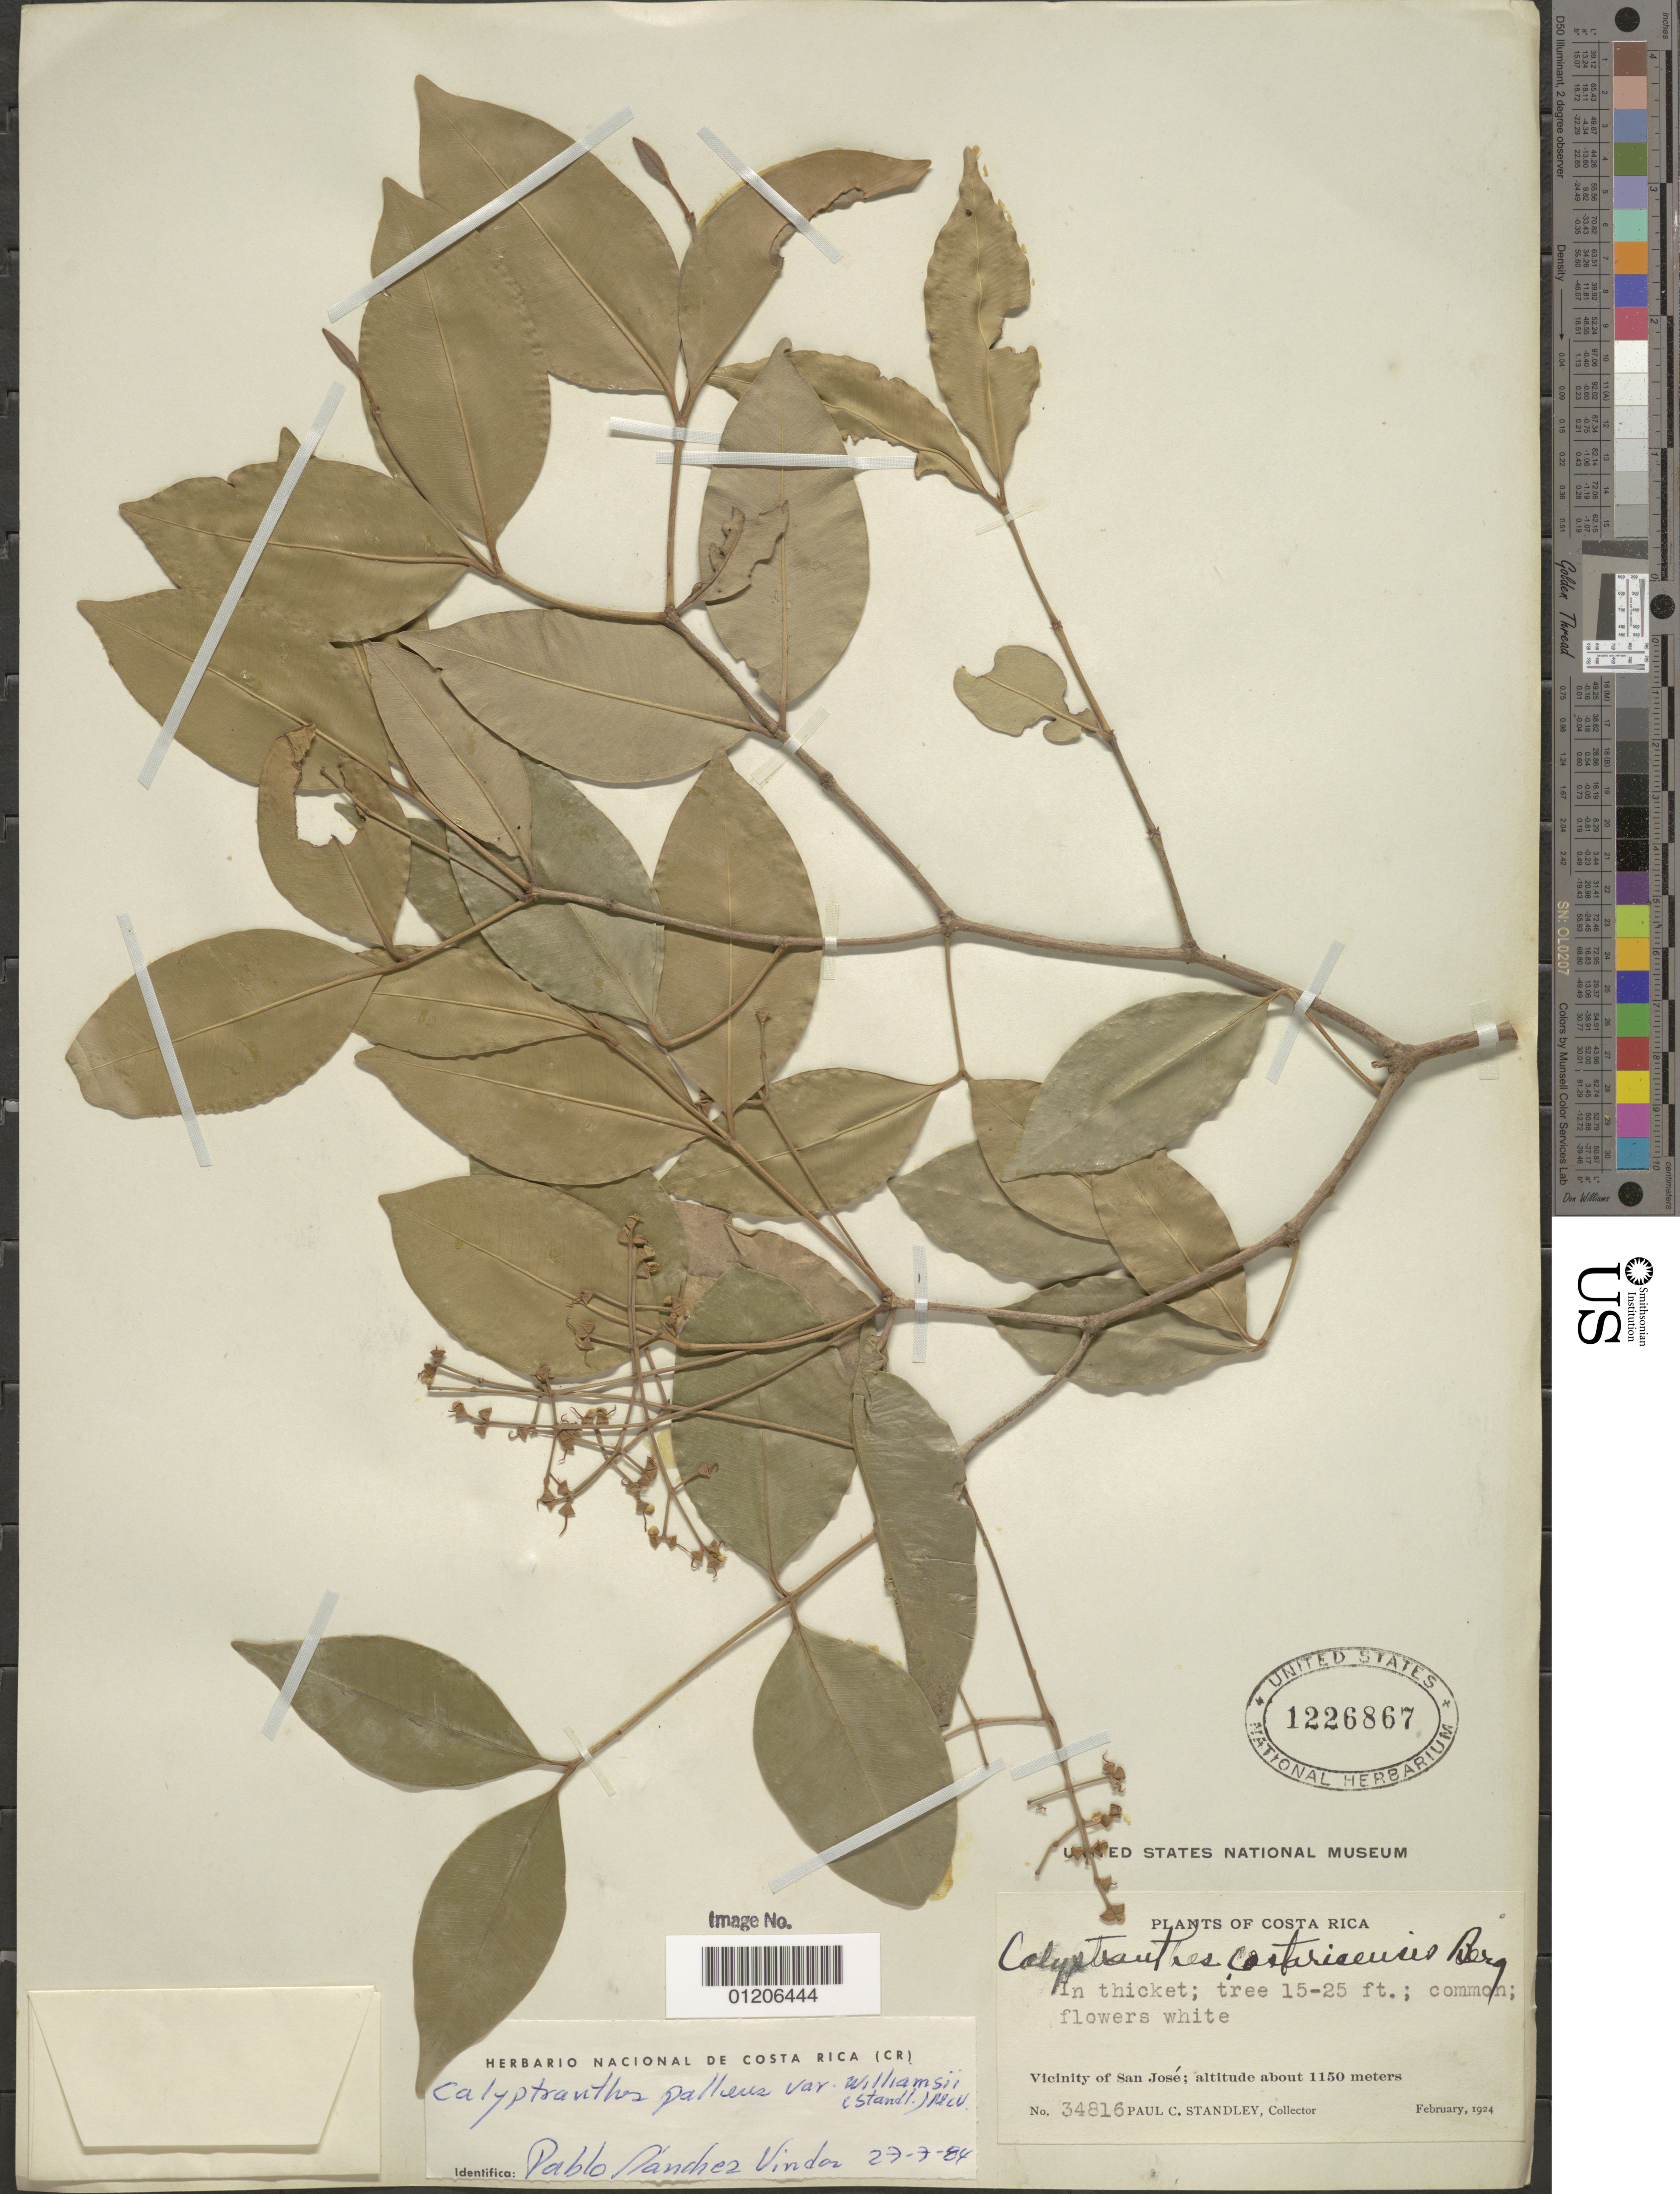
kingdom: Plantae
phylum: Tracheophyta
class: Magnoliopsida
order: Myrtales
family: Myrtaceae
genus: Myrcia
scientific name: Myrcia neopallens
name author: A.R. Lourenço & E. Lucas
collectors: P. C. Standley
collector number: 34816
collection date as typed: Feb 1924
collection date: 1924-02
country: Costa Rica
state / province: San José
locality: vicinity of San José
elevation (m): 1150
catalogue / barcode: US 1226867